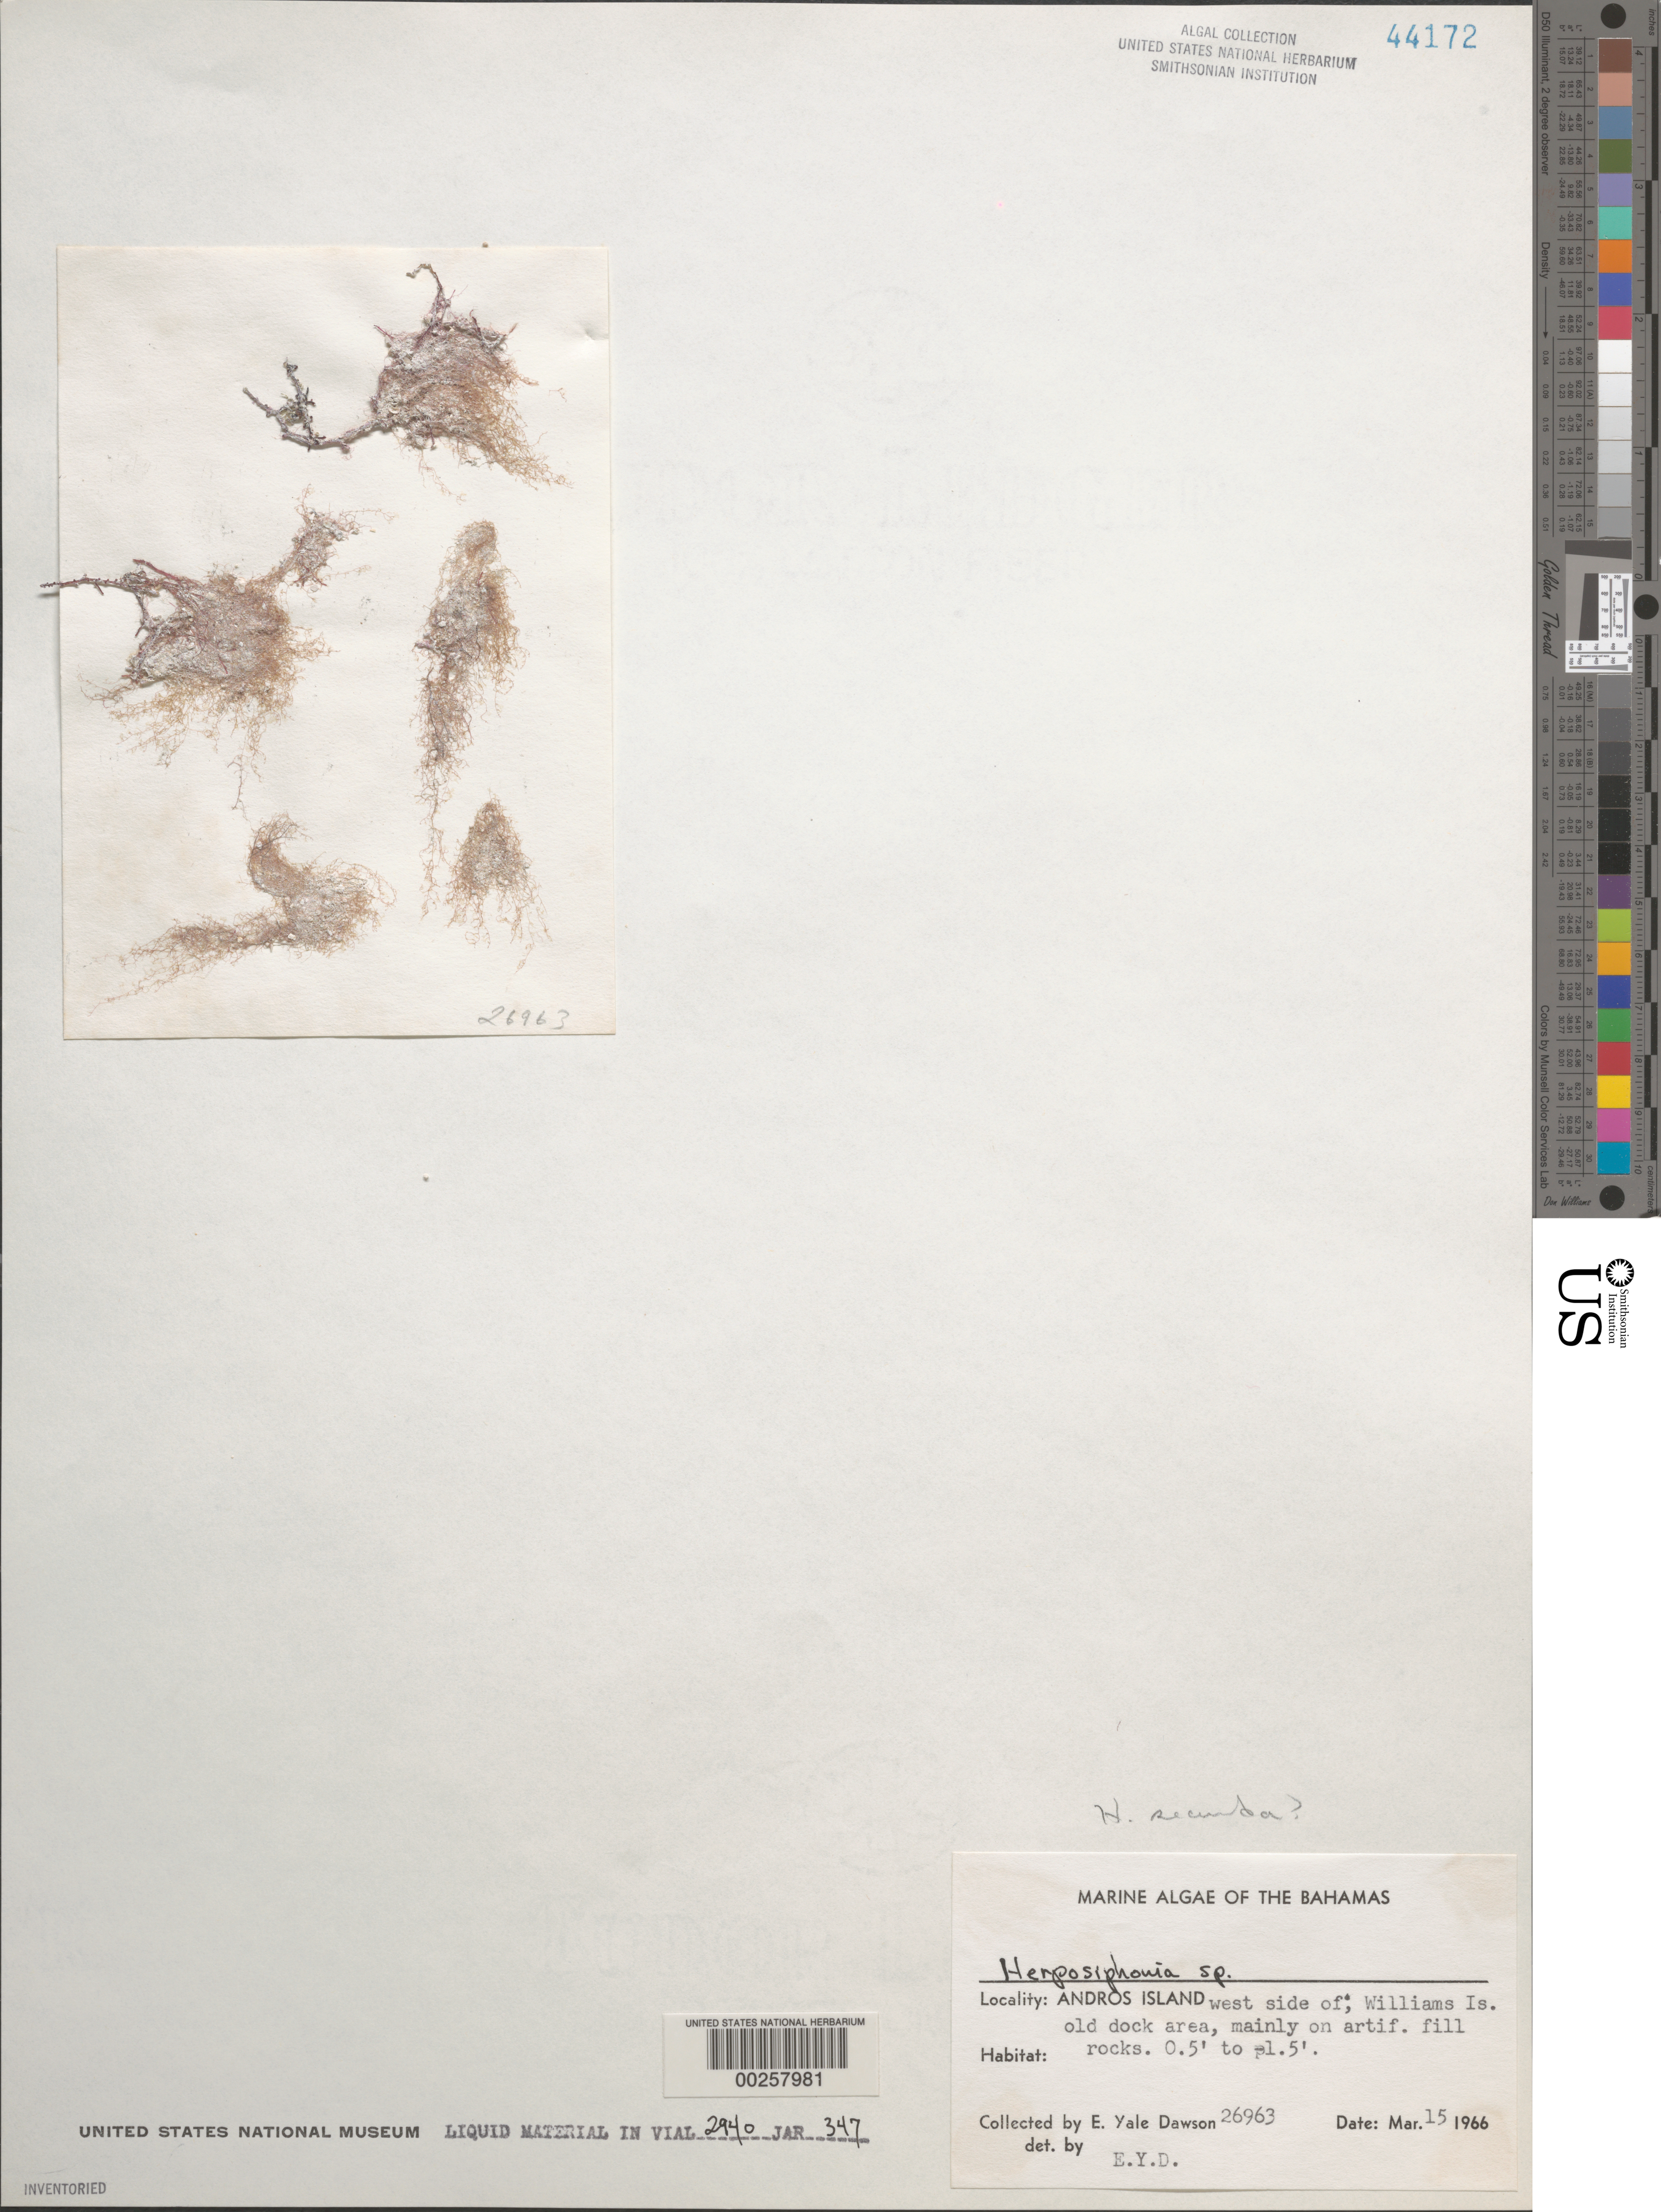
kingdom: Plantae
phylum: Rhodophyta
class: Florideophyceae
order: Ceramiales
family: Rhodomelaceae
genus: Herposiphonia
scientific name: Herposiphonia secunda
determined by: Dawson, E. Y.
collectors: E. Y. Dawson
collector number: EYD 26963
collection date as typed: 15 Mar 1966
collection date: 1966-03-15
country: Bahamas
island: Andros Island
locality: West side of Andros Island, Williams Island old dock area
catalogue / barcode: US 44172